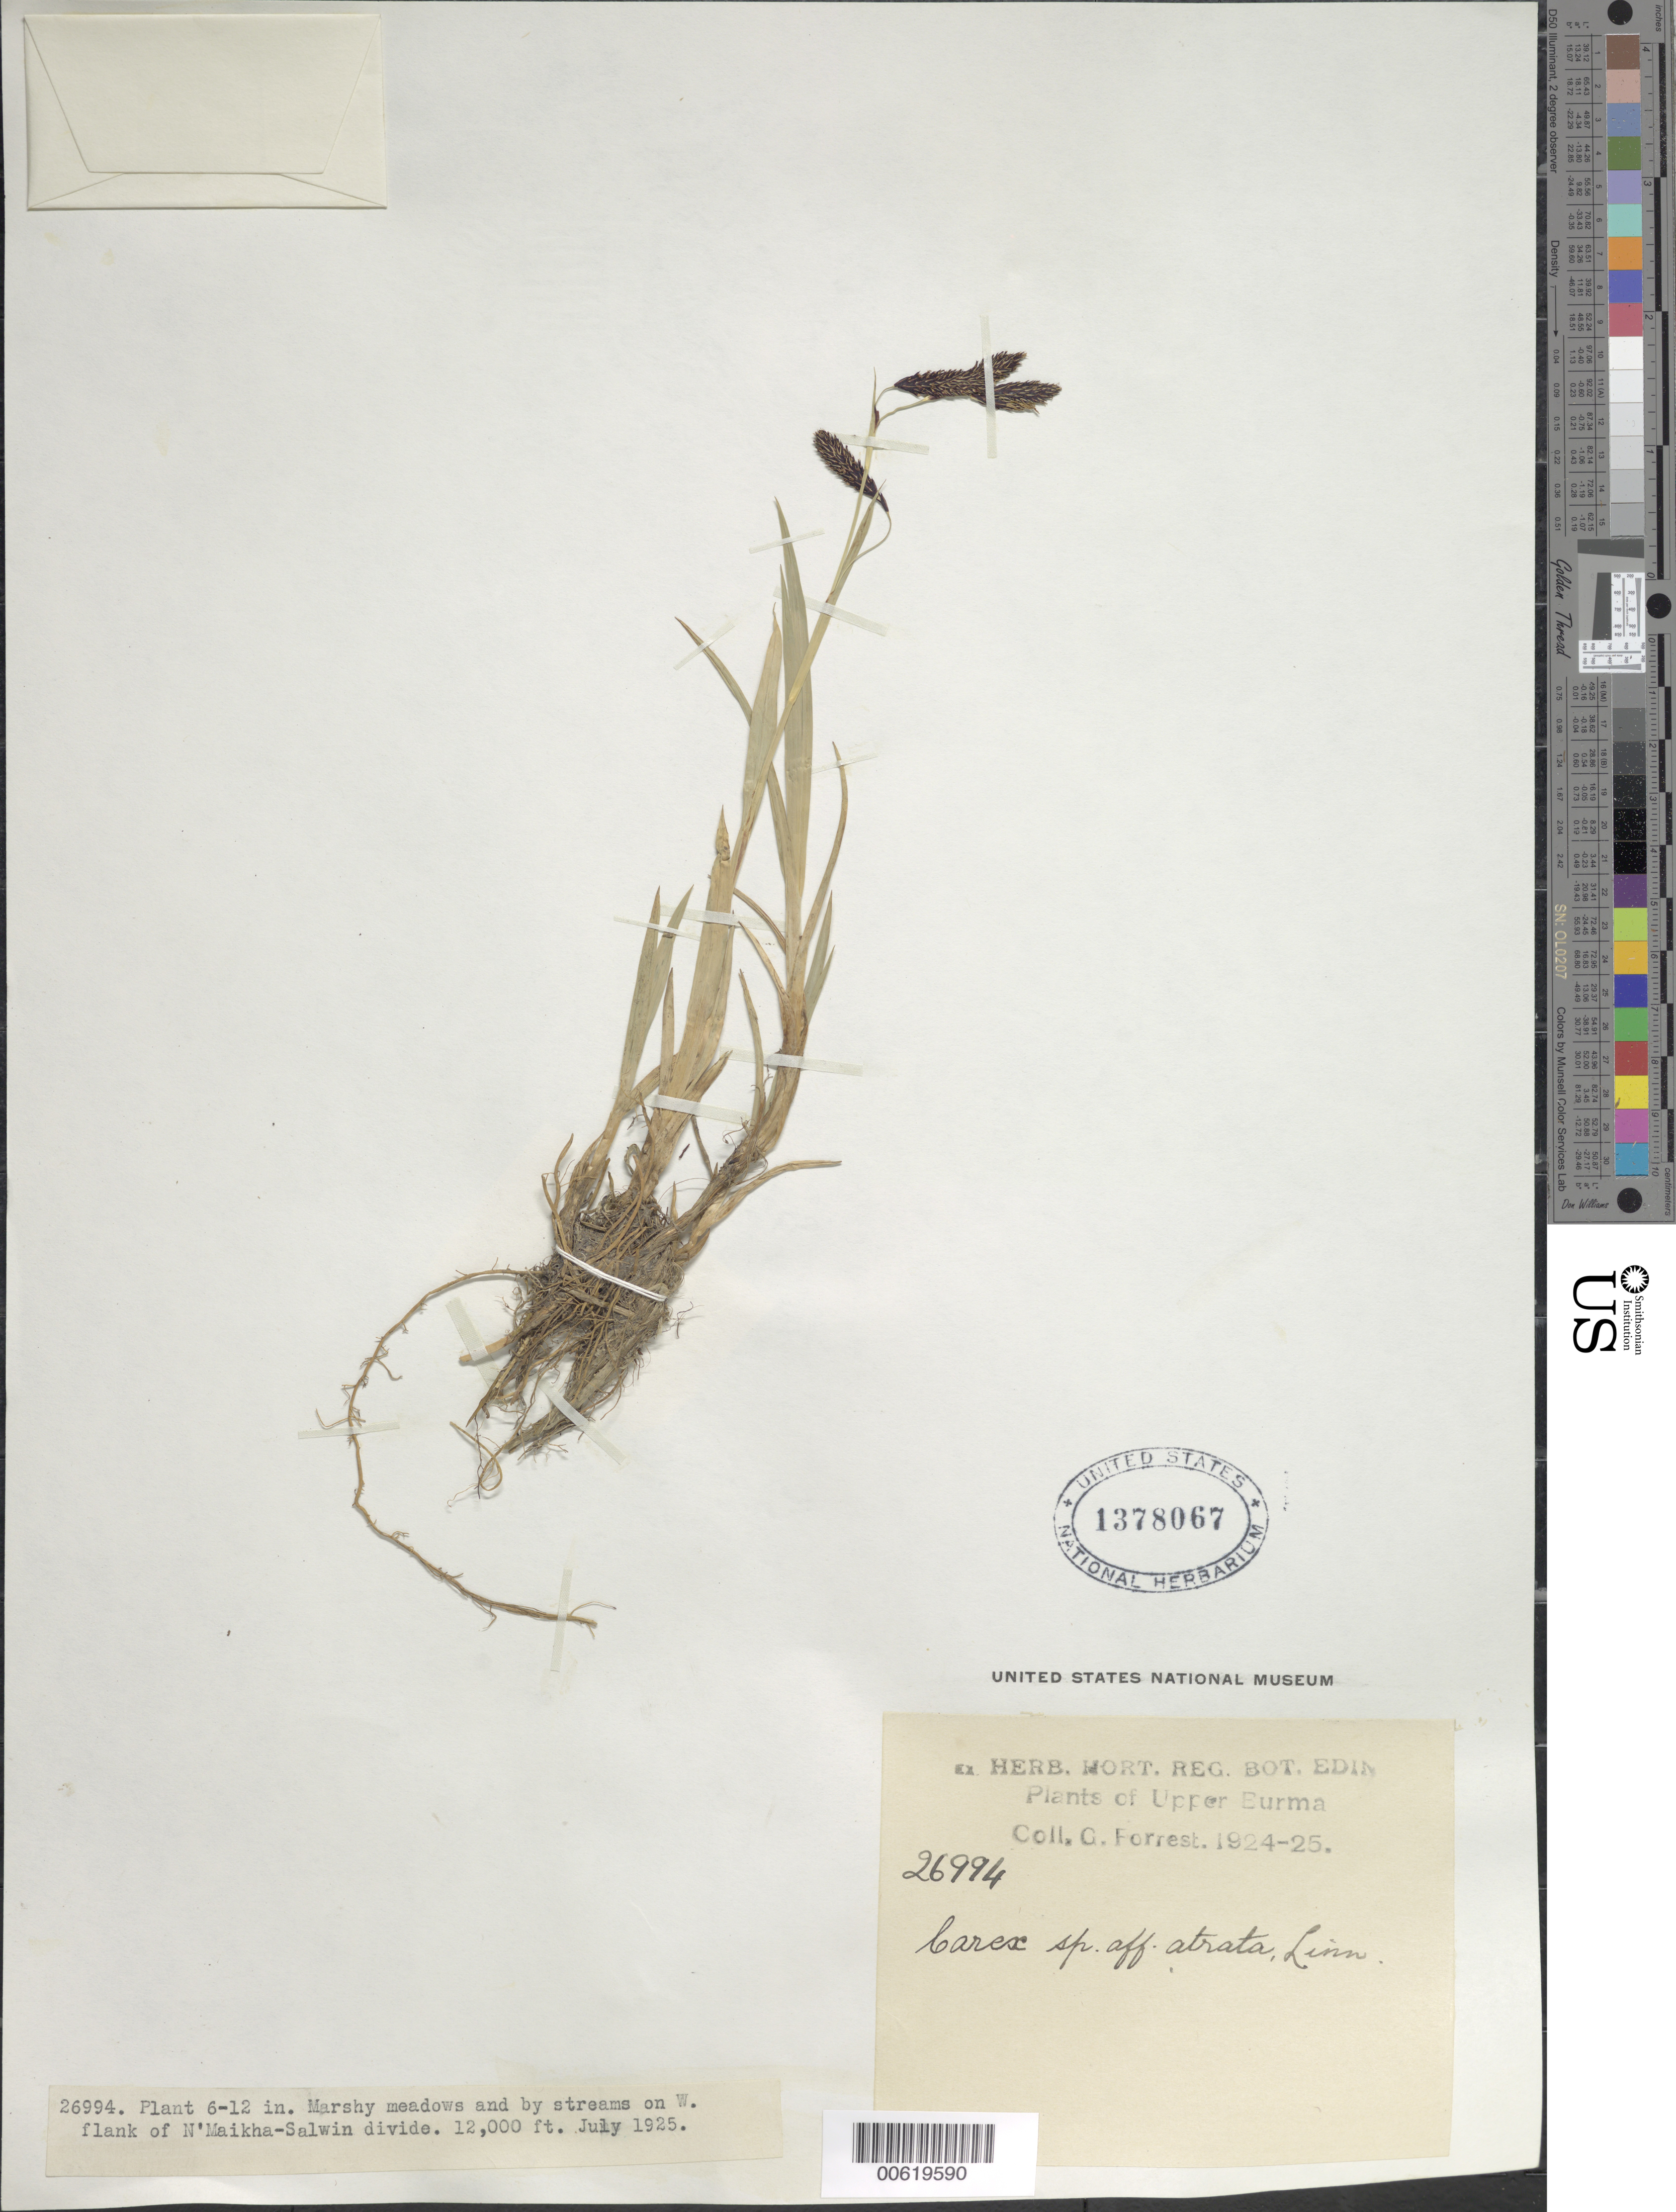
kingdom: Plantae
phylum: Tracheophyta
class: Liliopsida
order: Poales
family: Cyperaceae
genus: Carex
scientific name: Carex atrata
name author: L.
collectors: G. Forrest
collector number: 26994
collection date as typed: Jul 1925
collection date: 1925-07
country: Myanmar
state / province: Kachin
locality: On W. flank of N' Maikha- Salwin divide.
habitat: Marshy meadows and by streams.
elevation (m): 3658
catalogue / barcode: US 1378067